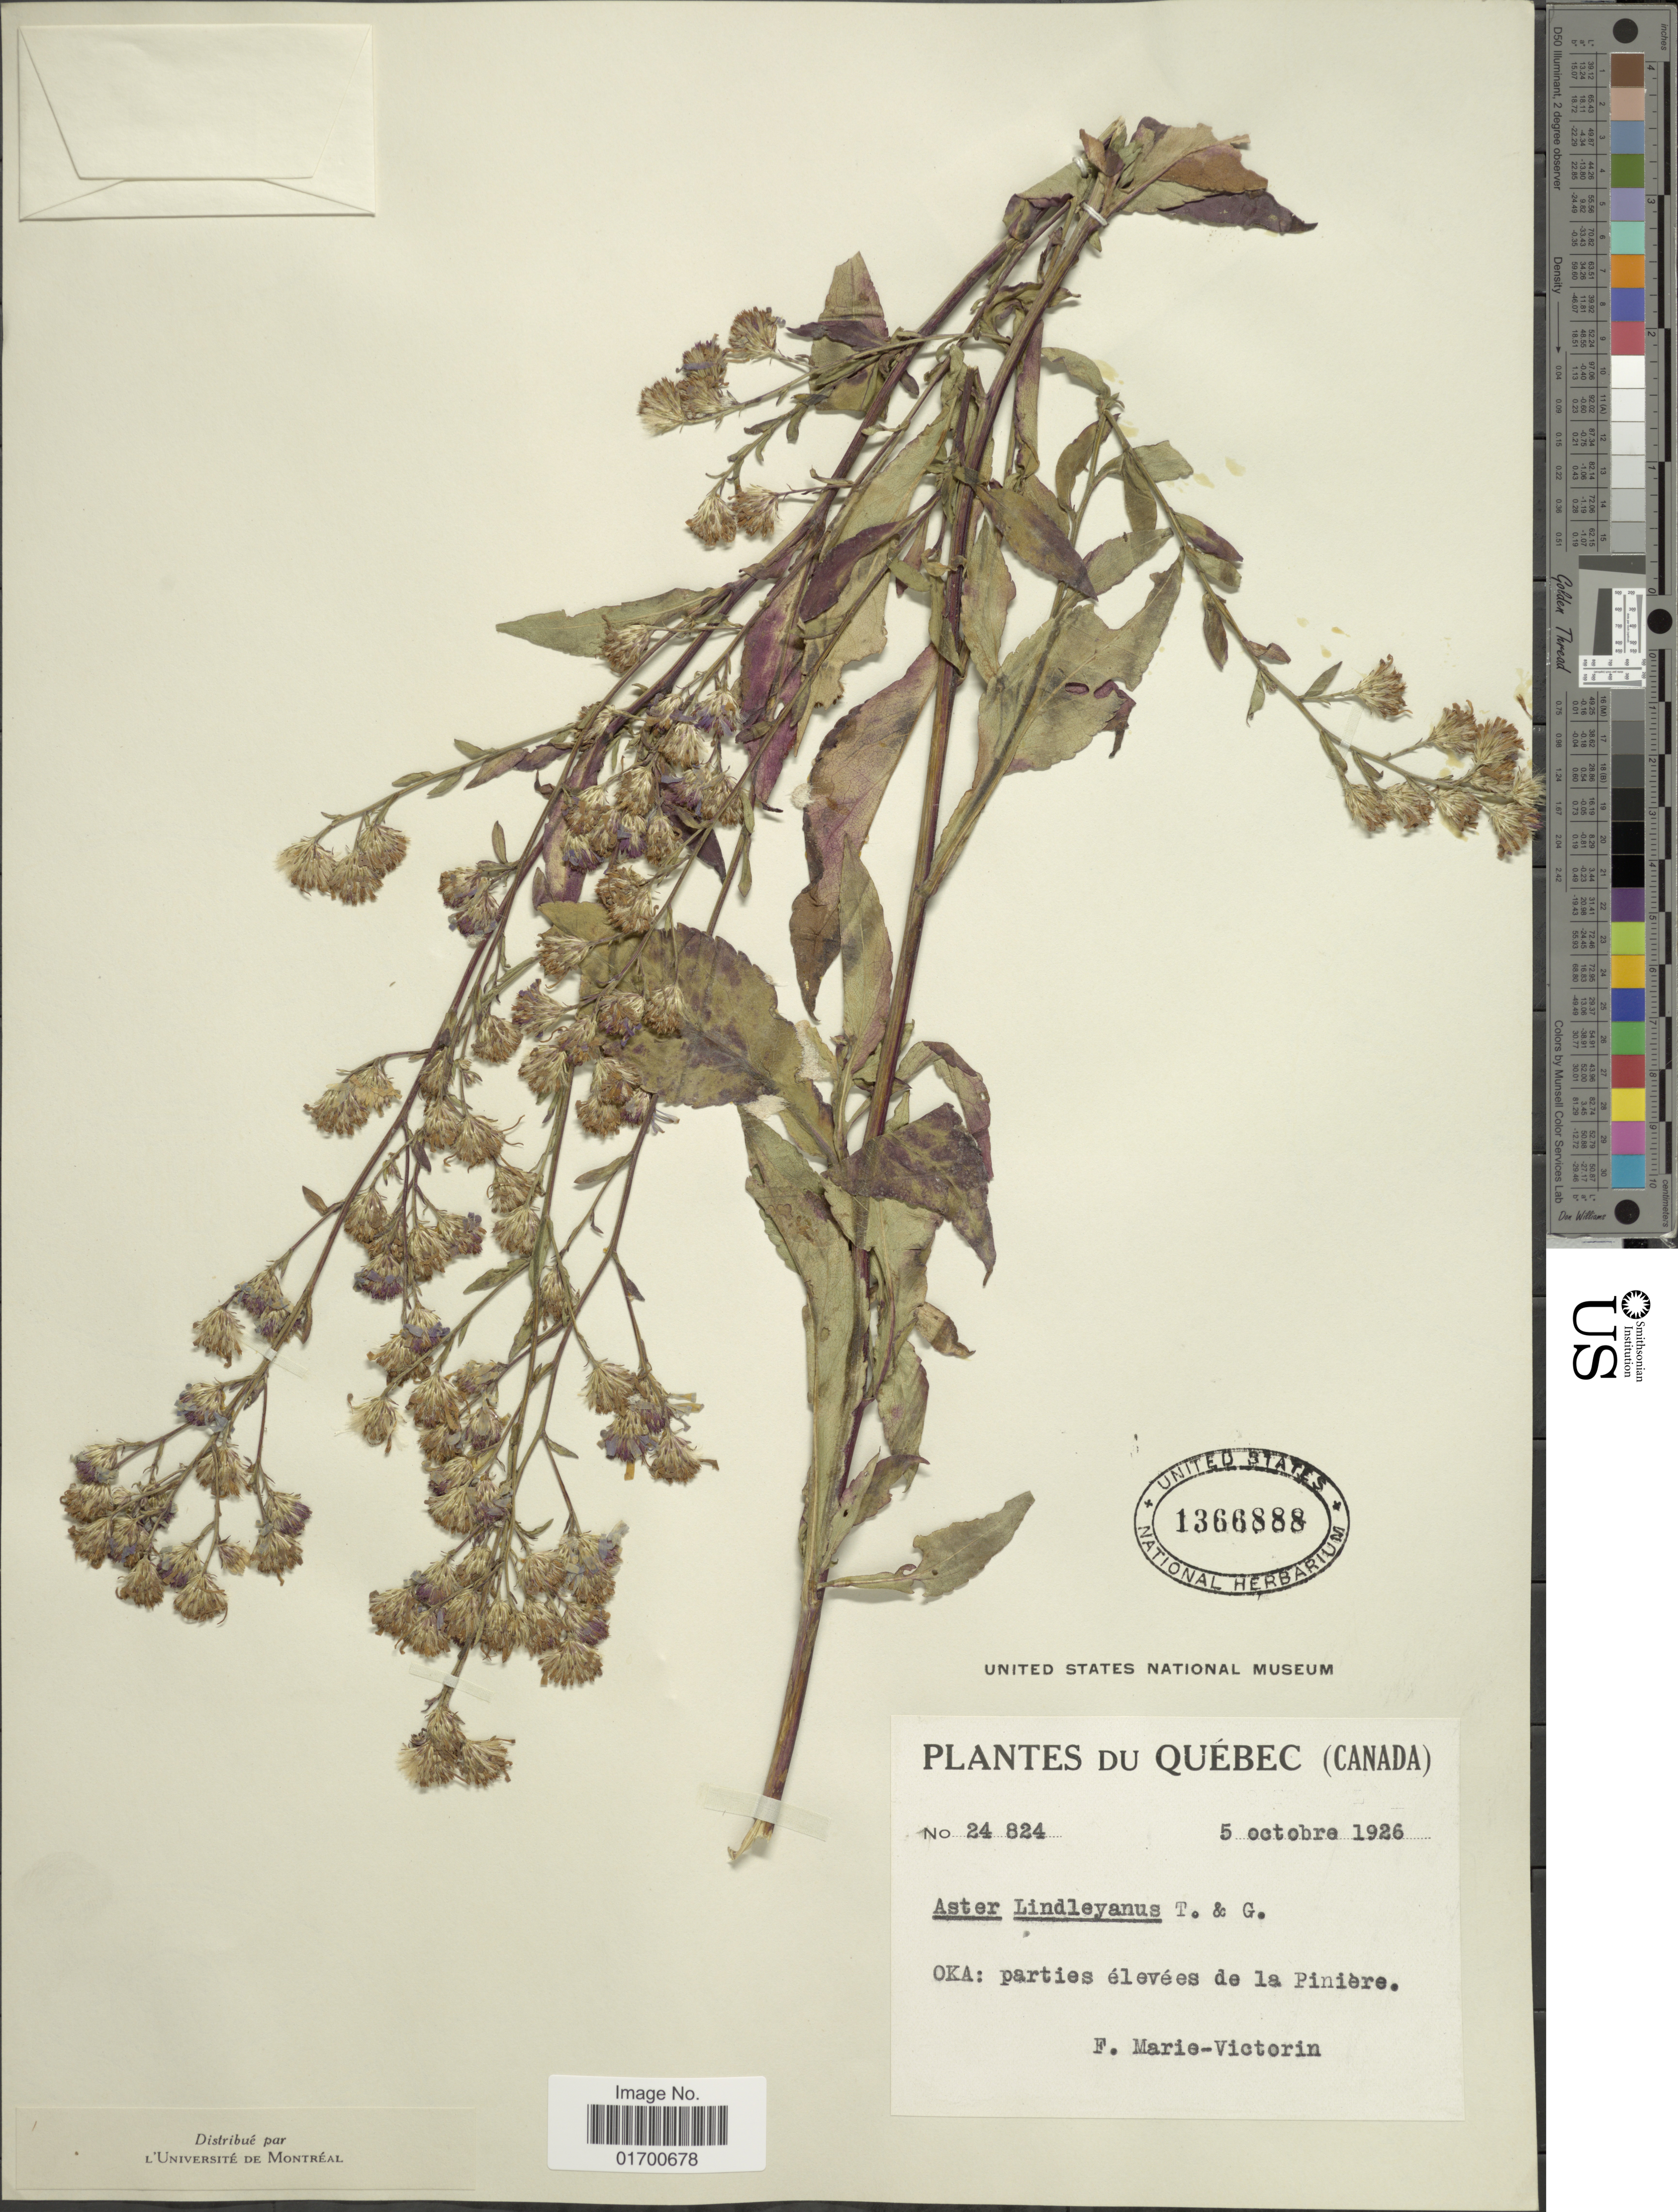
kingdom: Plantae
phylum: Tracheophyta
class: Magnoliopsida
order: Asterales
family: Asteraceae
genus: Symphyotrichum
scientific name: Symphyotrichum ciliolatum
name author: (Lindl.) Á. Löve & D. Löve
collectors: F. Marie-Victorin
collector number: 24824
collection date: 1926-10-05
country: Canada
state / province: Quebec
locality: Oka: parties elevees de la Piniere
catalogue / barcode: US 1366888